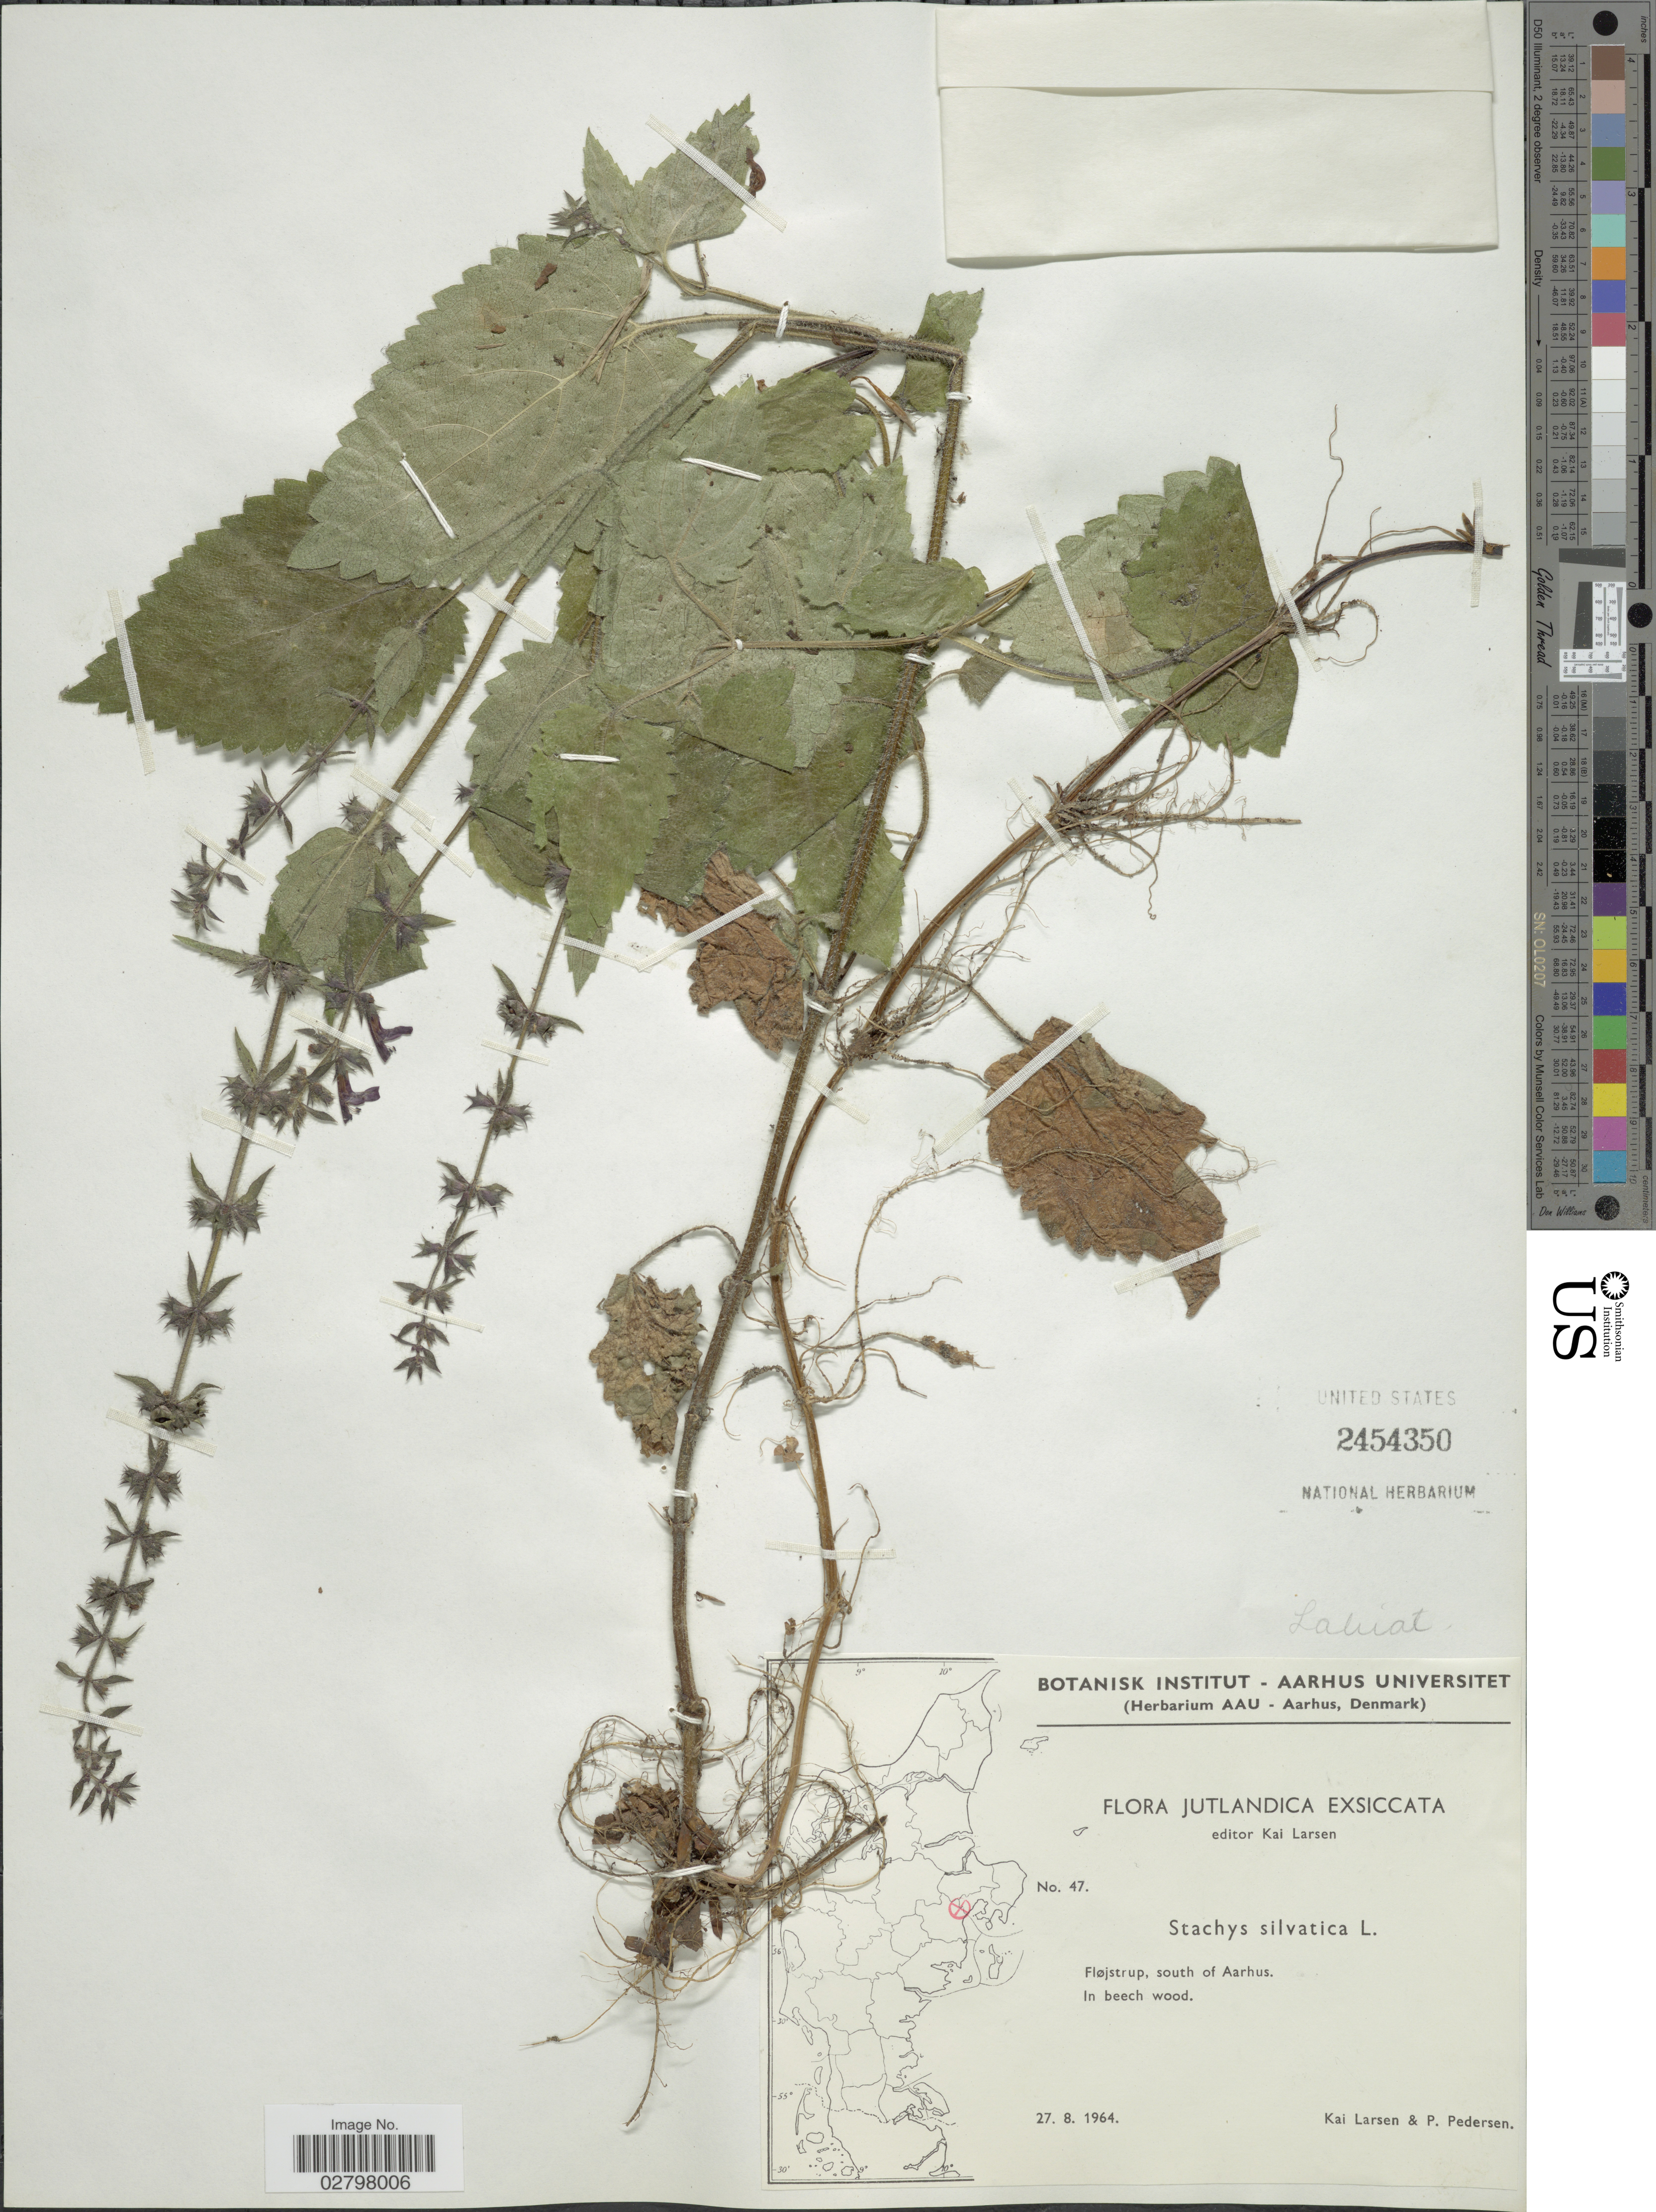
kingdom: Plantae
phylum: Tracheophyta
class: Magnoliopsida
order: Lamiales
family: Lamiaceae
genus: Stachys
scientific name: Stachys sylvatica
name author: L.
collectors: K. Larsen & P. Pedersen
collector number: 47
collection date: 1964-08-27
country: Denmark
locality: Jutlandica, Fløjstrup, south of Aarhus.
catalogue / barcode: US 2454350